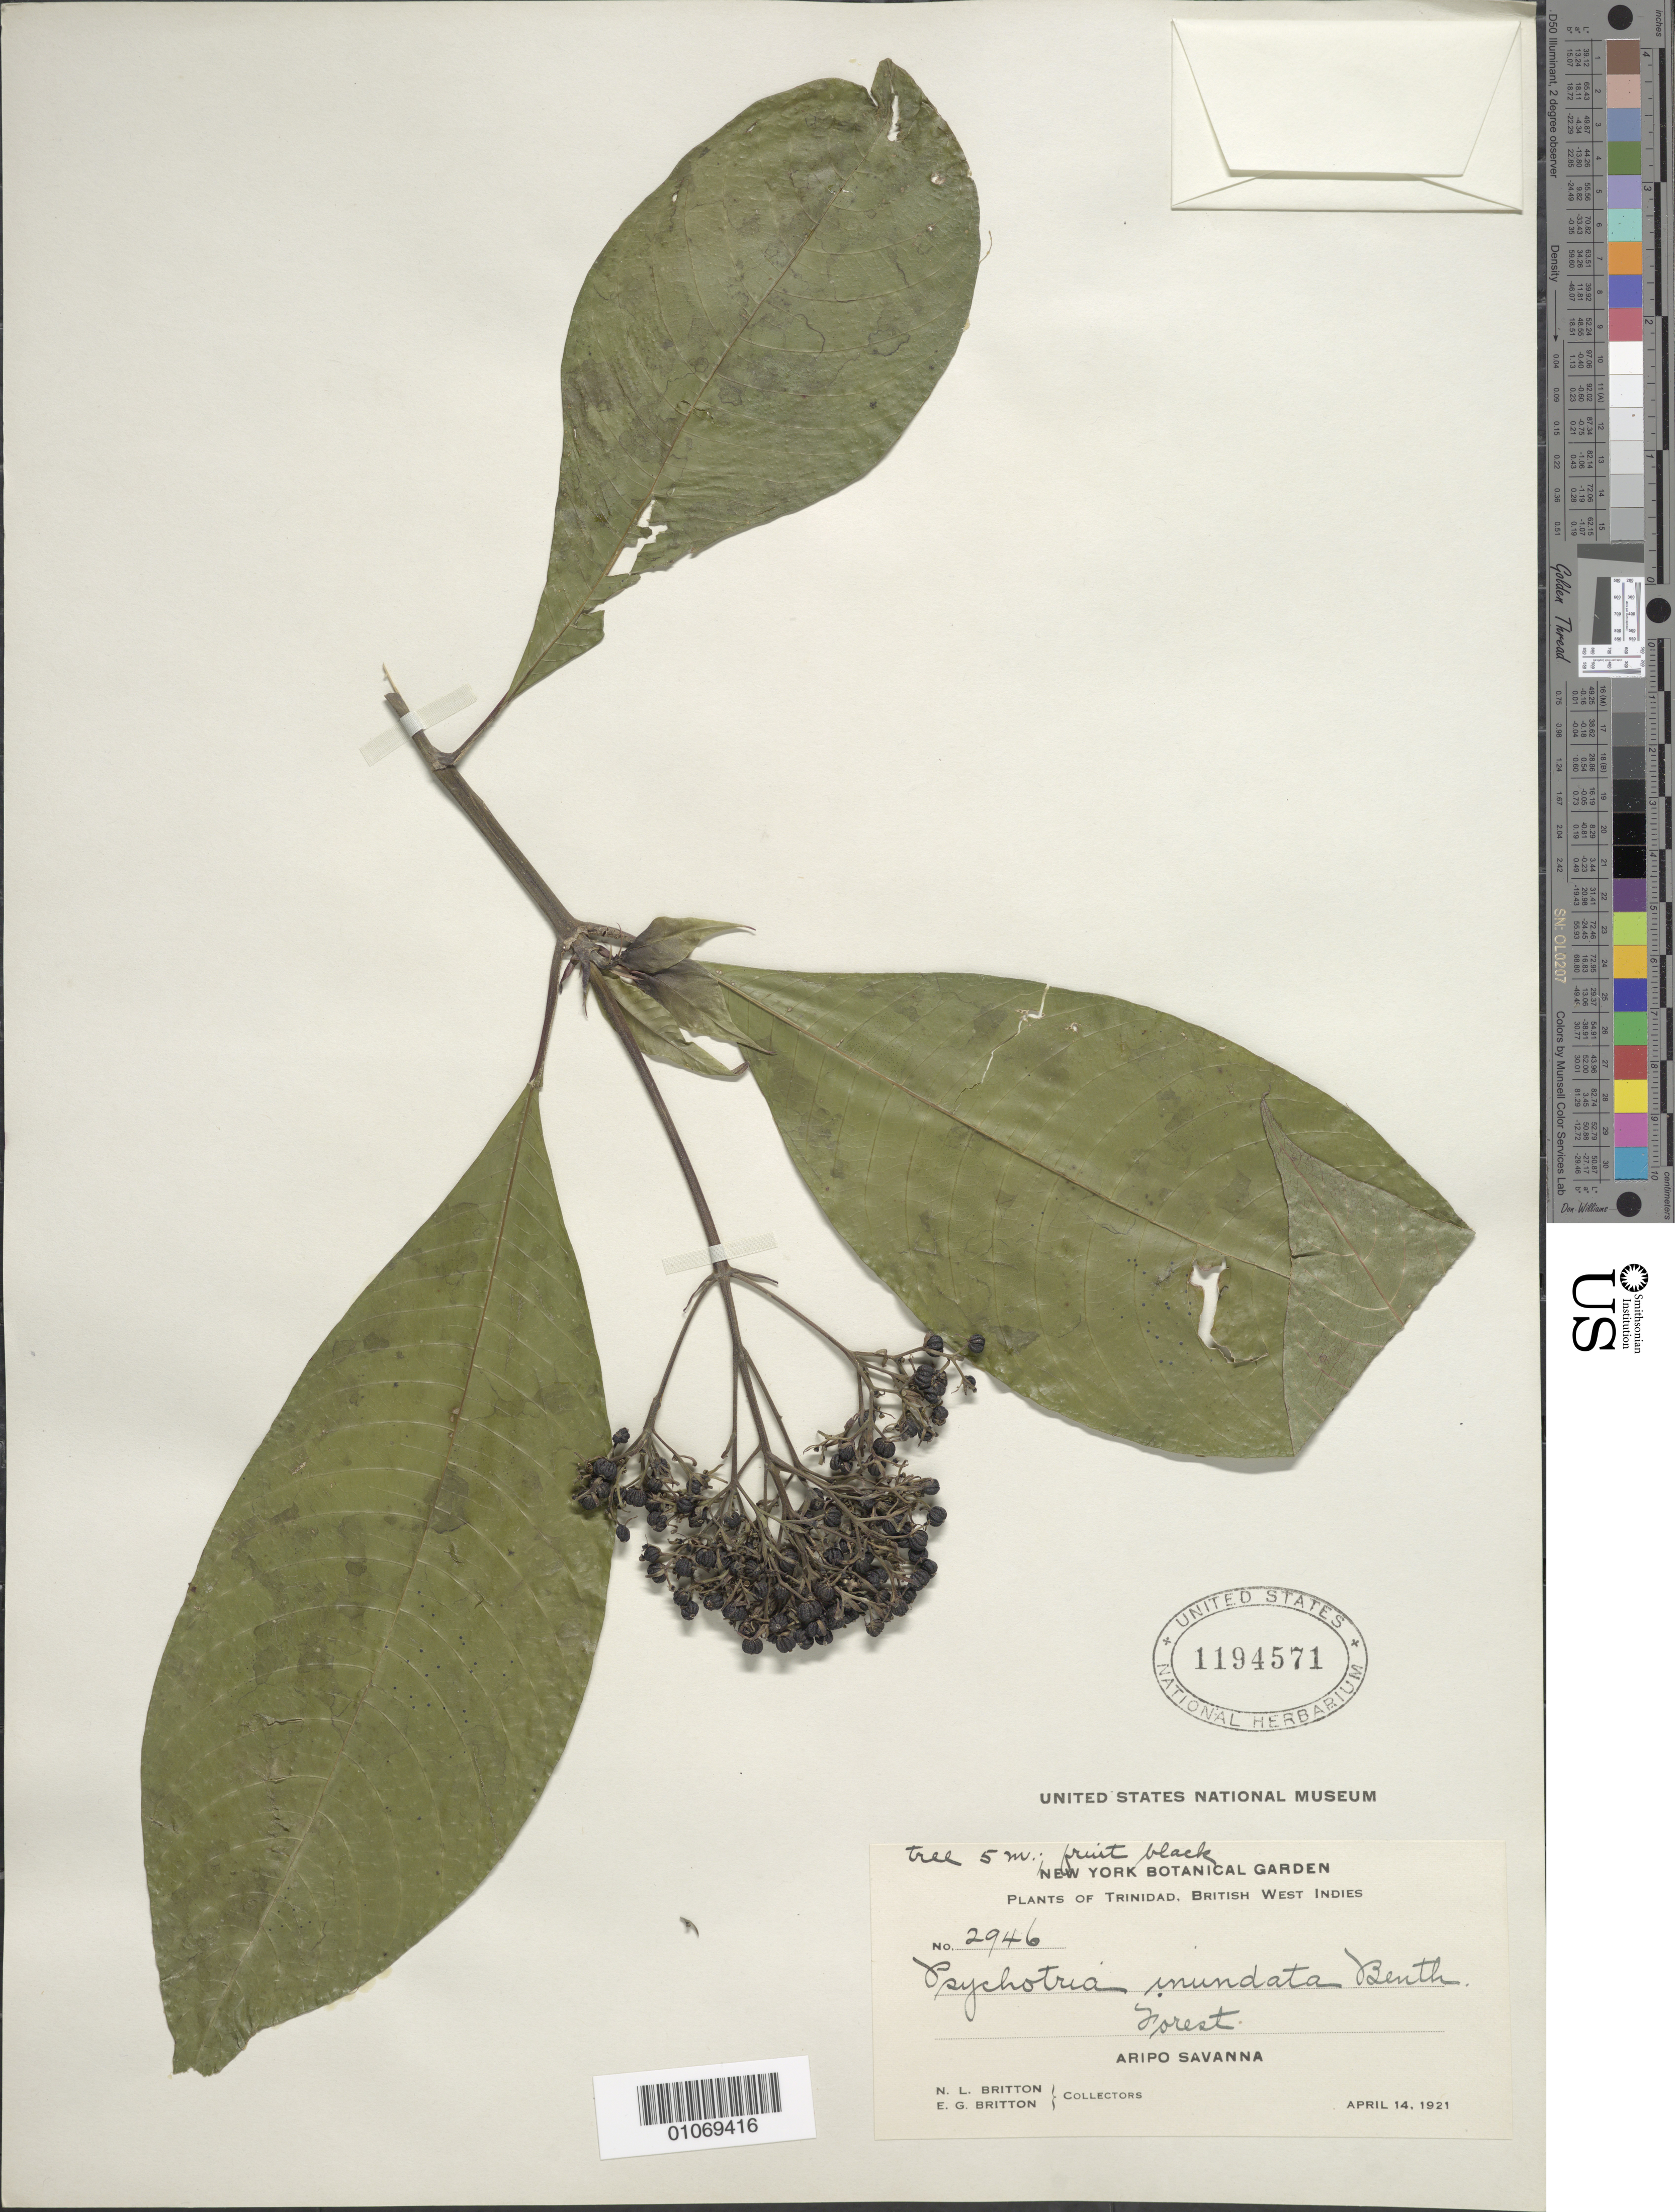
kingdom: Plantae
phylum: Tracheophyta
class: Magnoliopsida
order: Gentianales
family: Rubiaceae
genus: Psychotria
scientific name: Psychotria capitata subsp. amplifolia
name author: (Raeusch.) Steyerm.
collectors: N. Britton & E. G. Britton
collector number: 2946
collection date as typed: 14 Apr 1921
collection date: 1921-04-14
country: Trinidad and Tobago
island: Trinidad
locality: Aripo savanna, forest.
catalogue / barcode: US 1194571